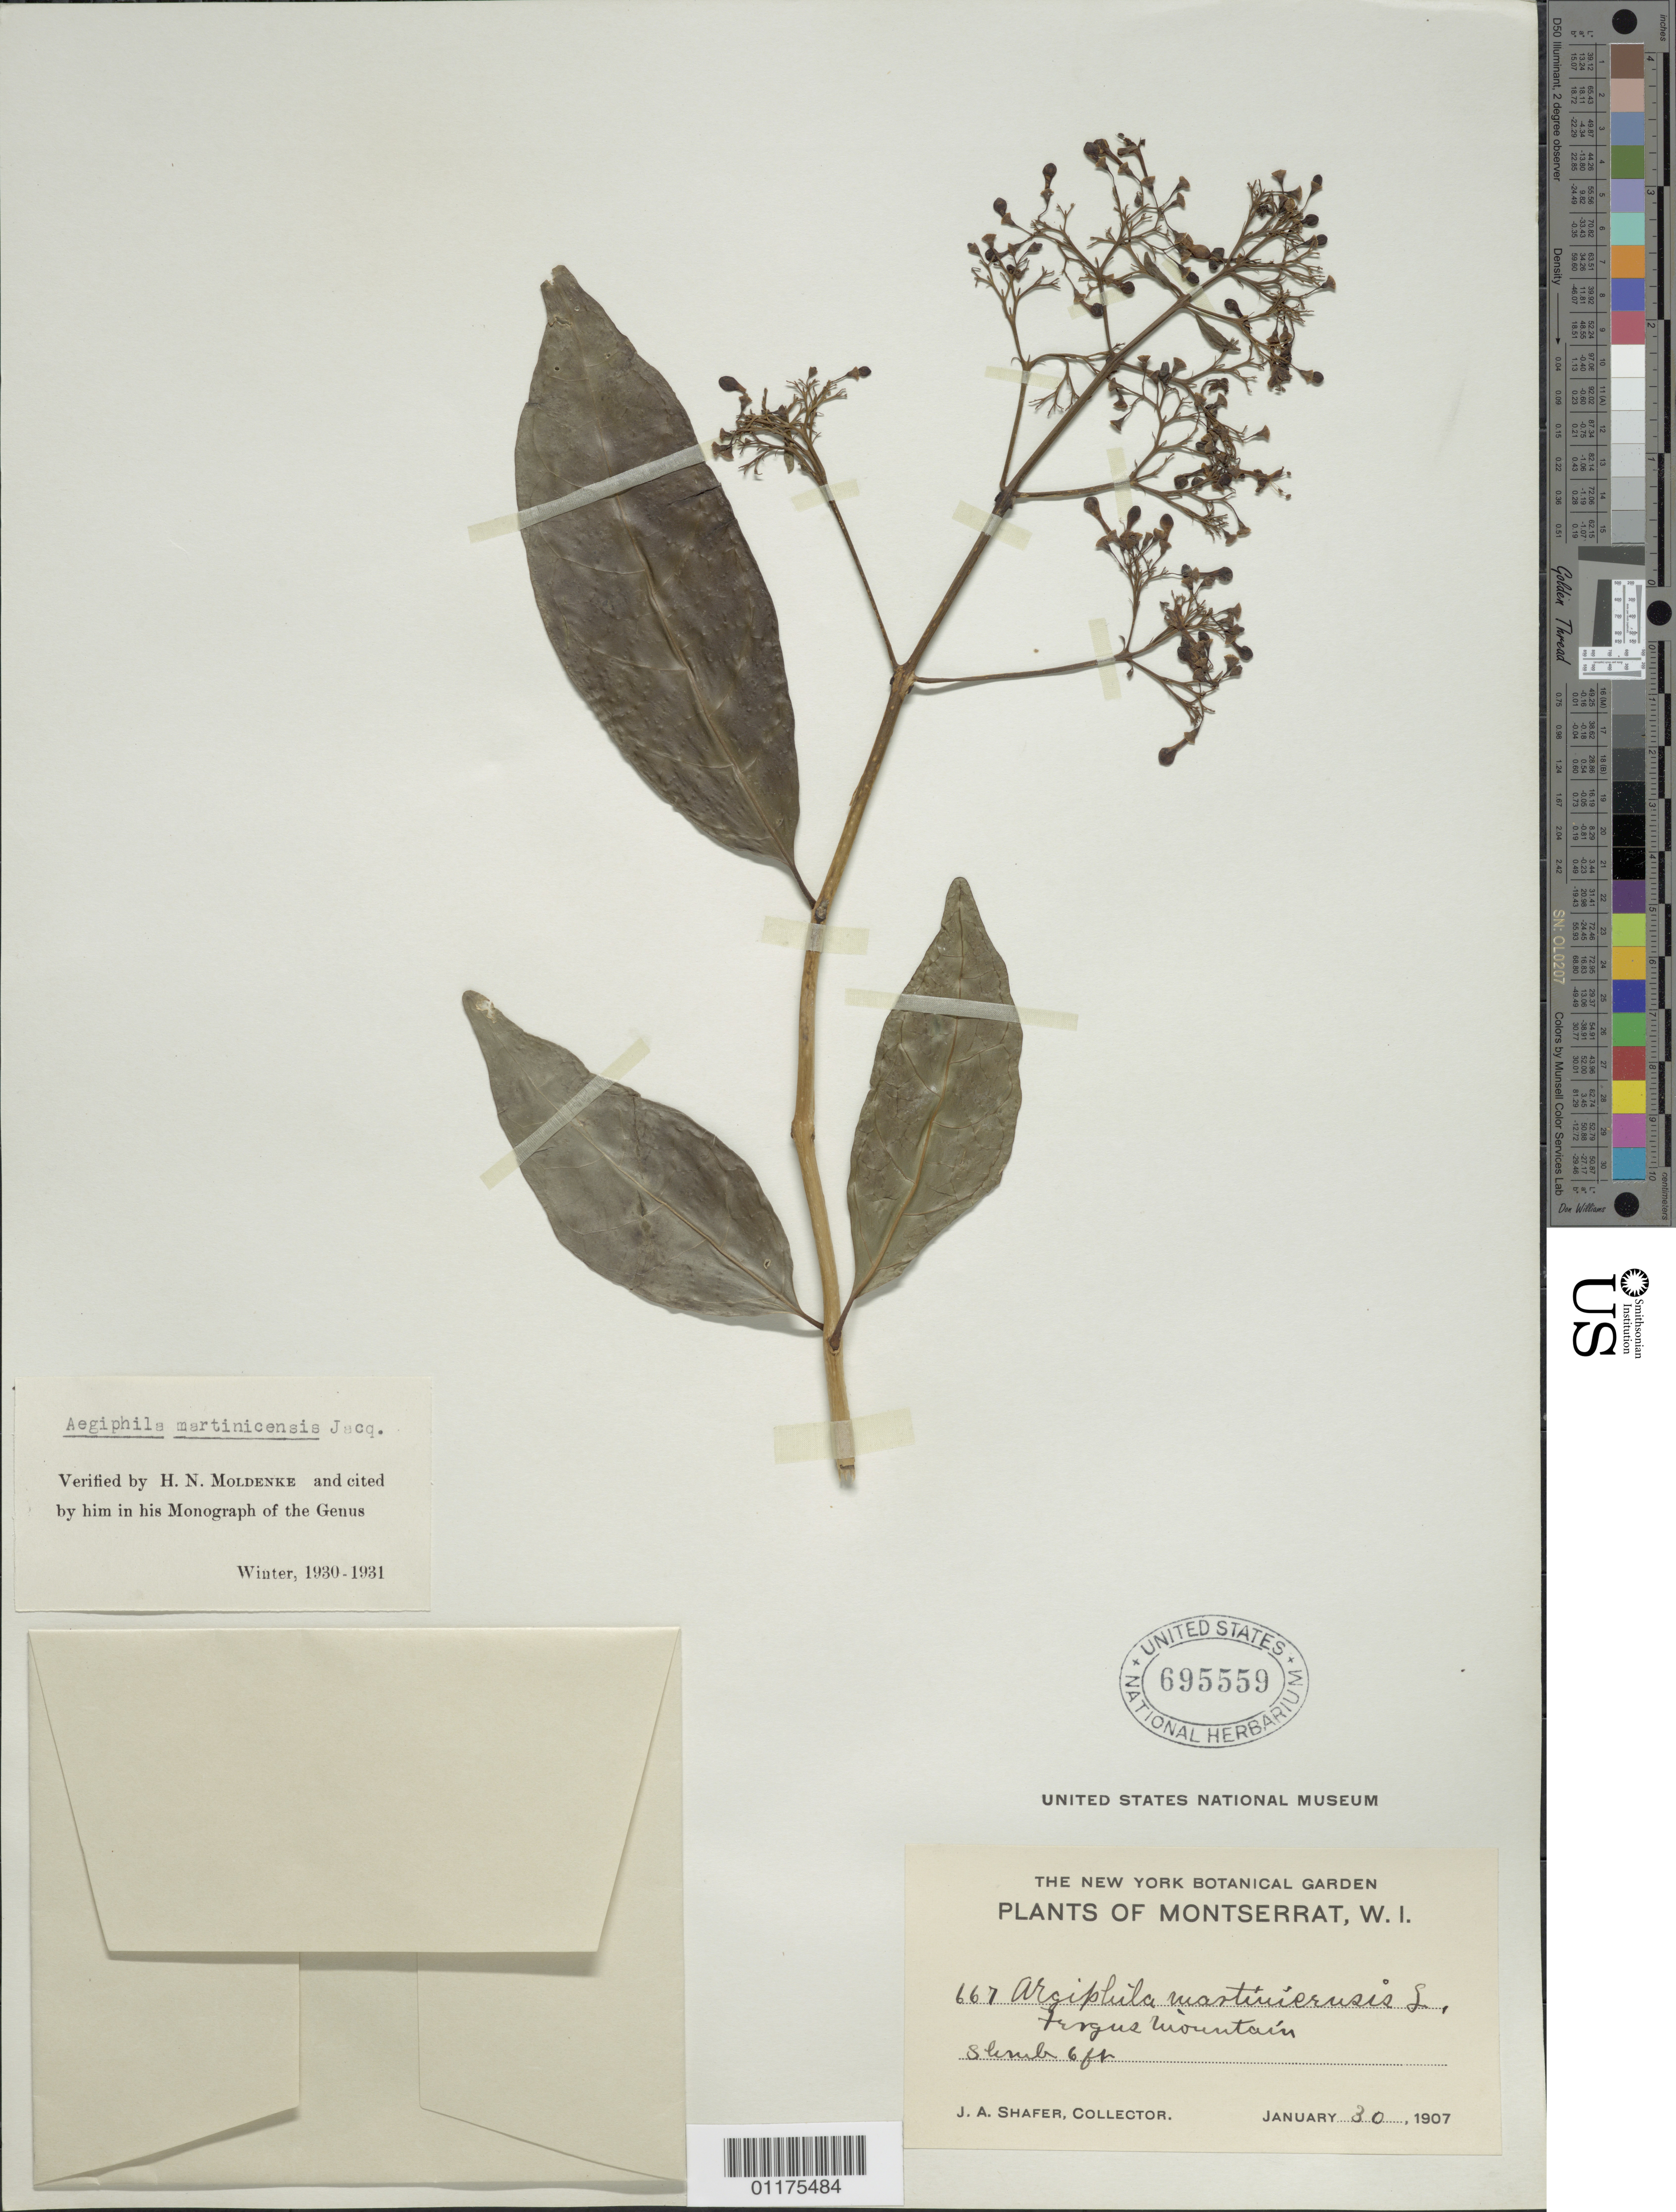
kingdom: Plantae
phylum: Tracheophyta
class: Magnoliopsida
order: Lamiales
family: Lamiaceae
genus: Aegiphila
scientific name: Aegiphila martinicensis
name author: Jacq.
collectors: J. A. Shafer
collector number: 667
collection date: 1907-01-30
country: Montserrat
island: Montserrat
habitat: Mountain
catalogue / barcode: US 695559